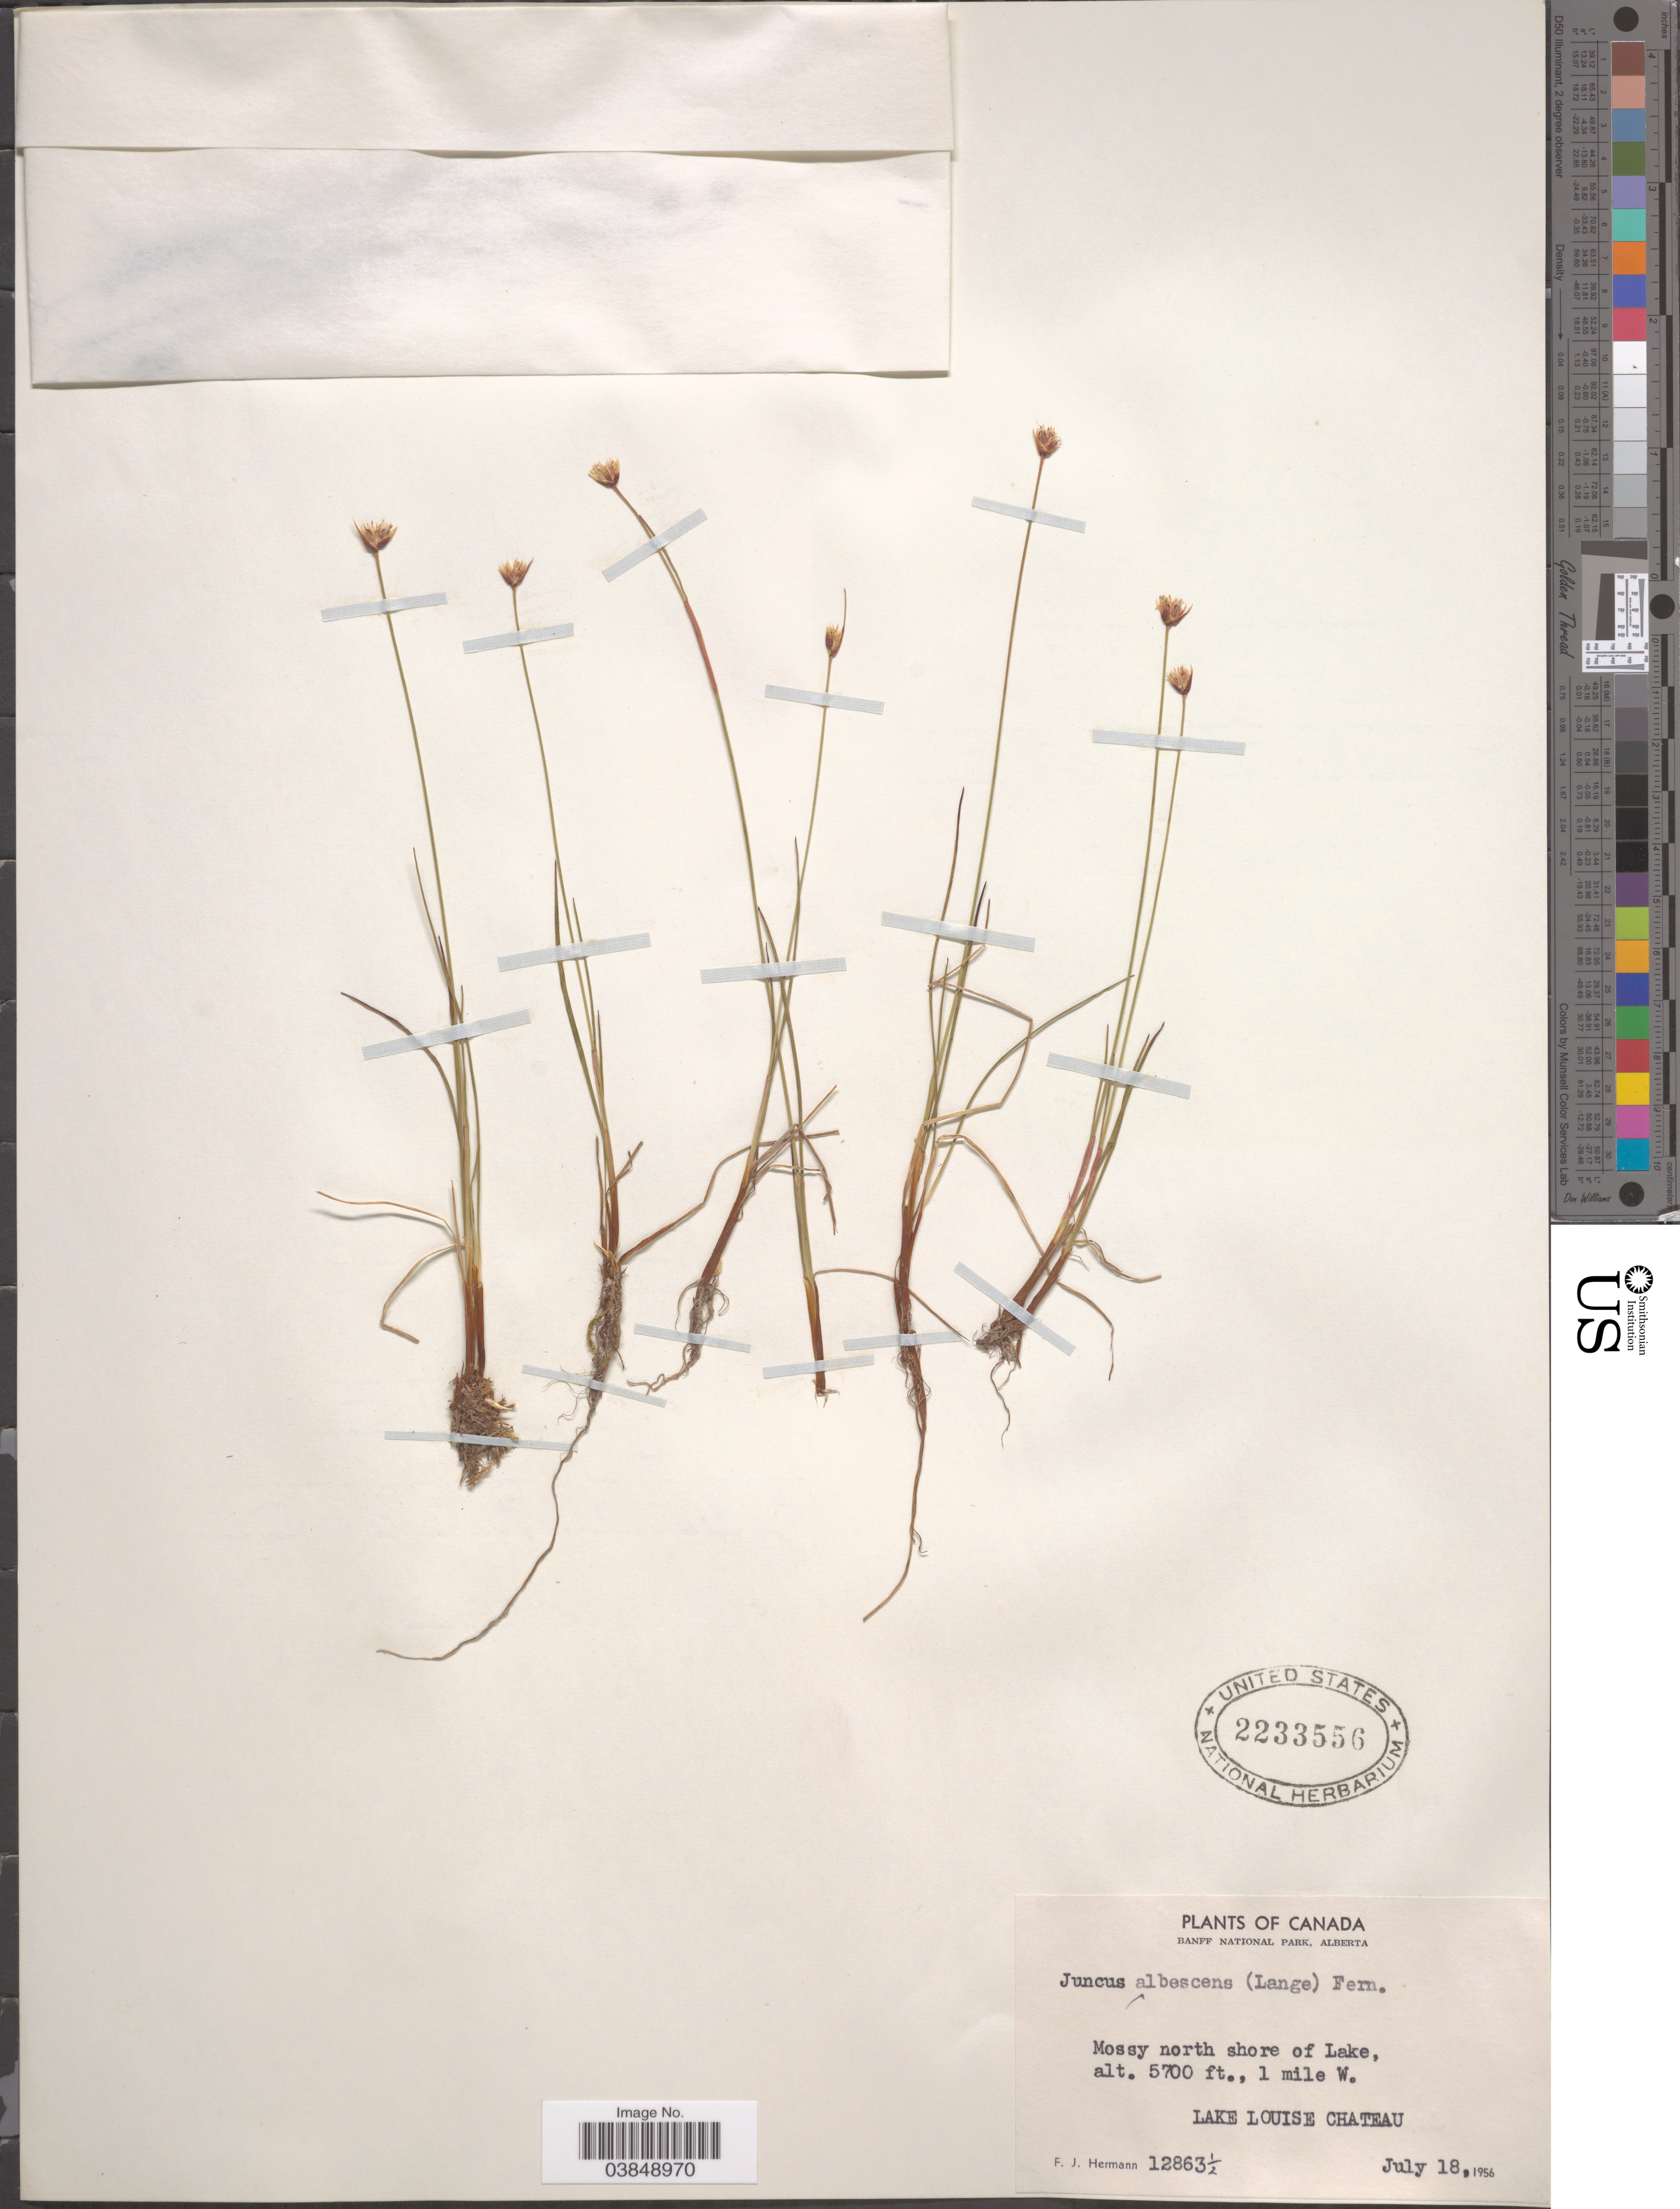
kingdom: Plantae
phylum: Tracheophyta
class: Liliopsida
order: Poales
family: Juncaceae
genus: Juncus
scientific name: Juncus albescens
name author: Fernald & Lange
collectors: F. J. Hermann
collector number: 12863½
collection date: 1956-07-18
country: Canada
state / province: Alberta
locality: Banff National Park. Mossy north shore of Lake, 1 mile W. Lake Louise Chateau.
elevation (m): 1737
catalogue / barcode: US 2233556